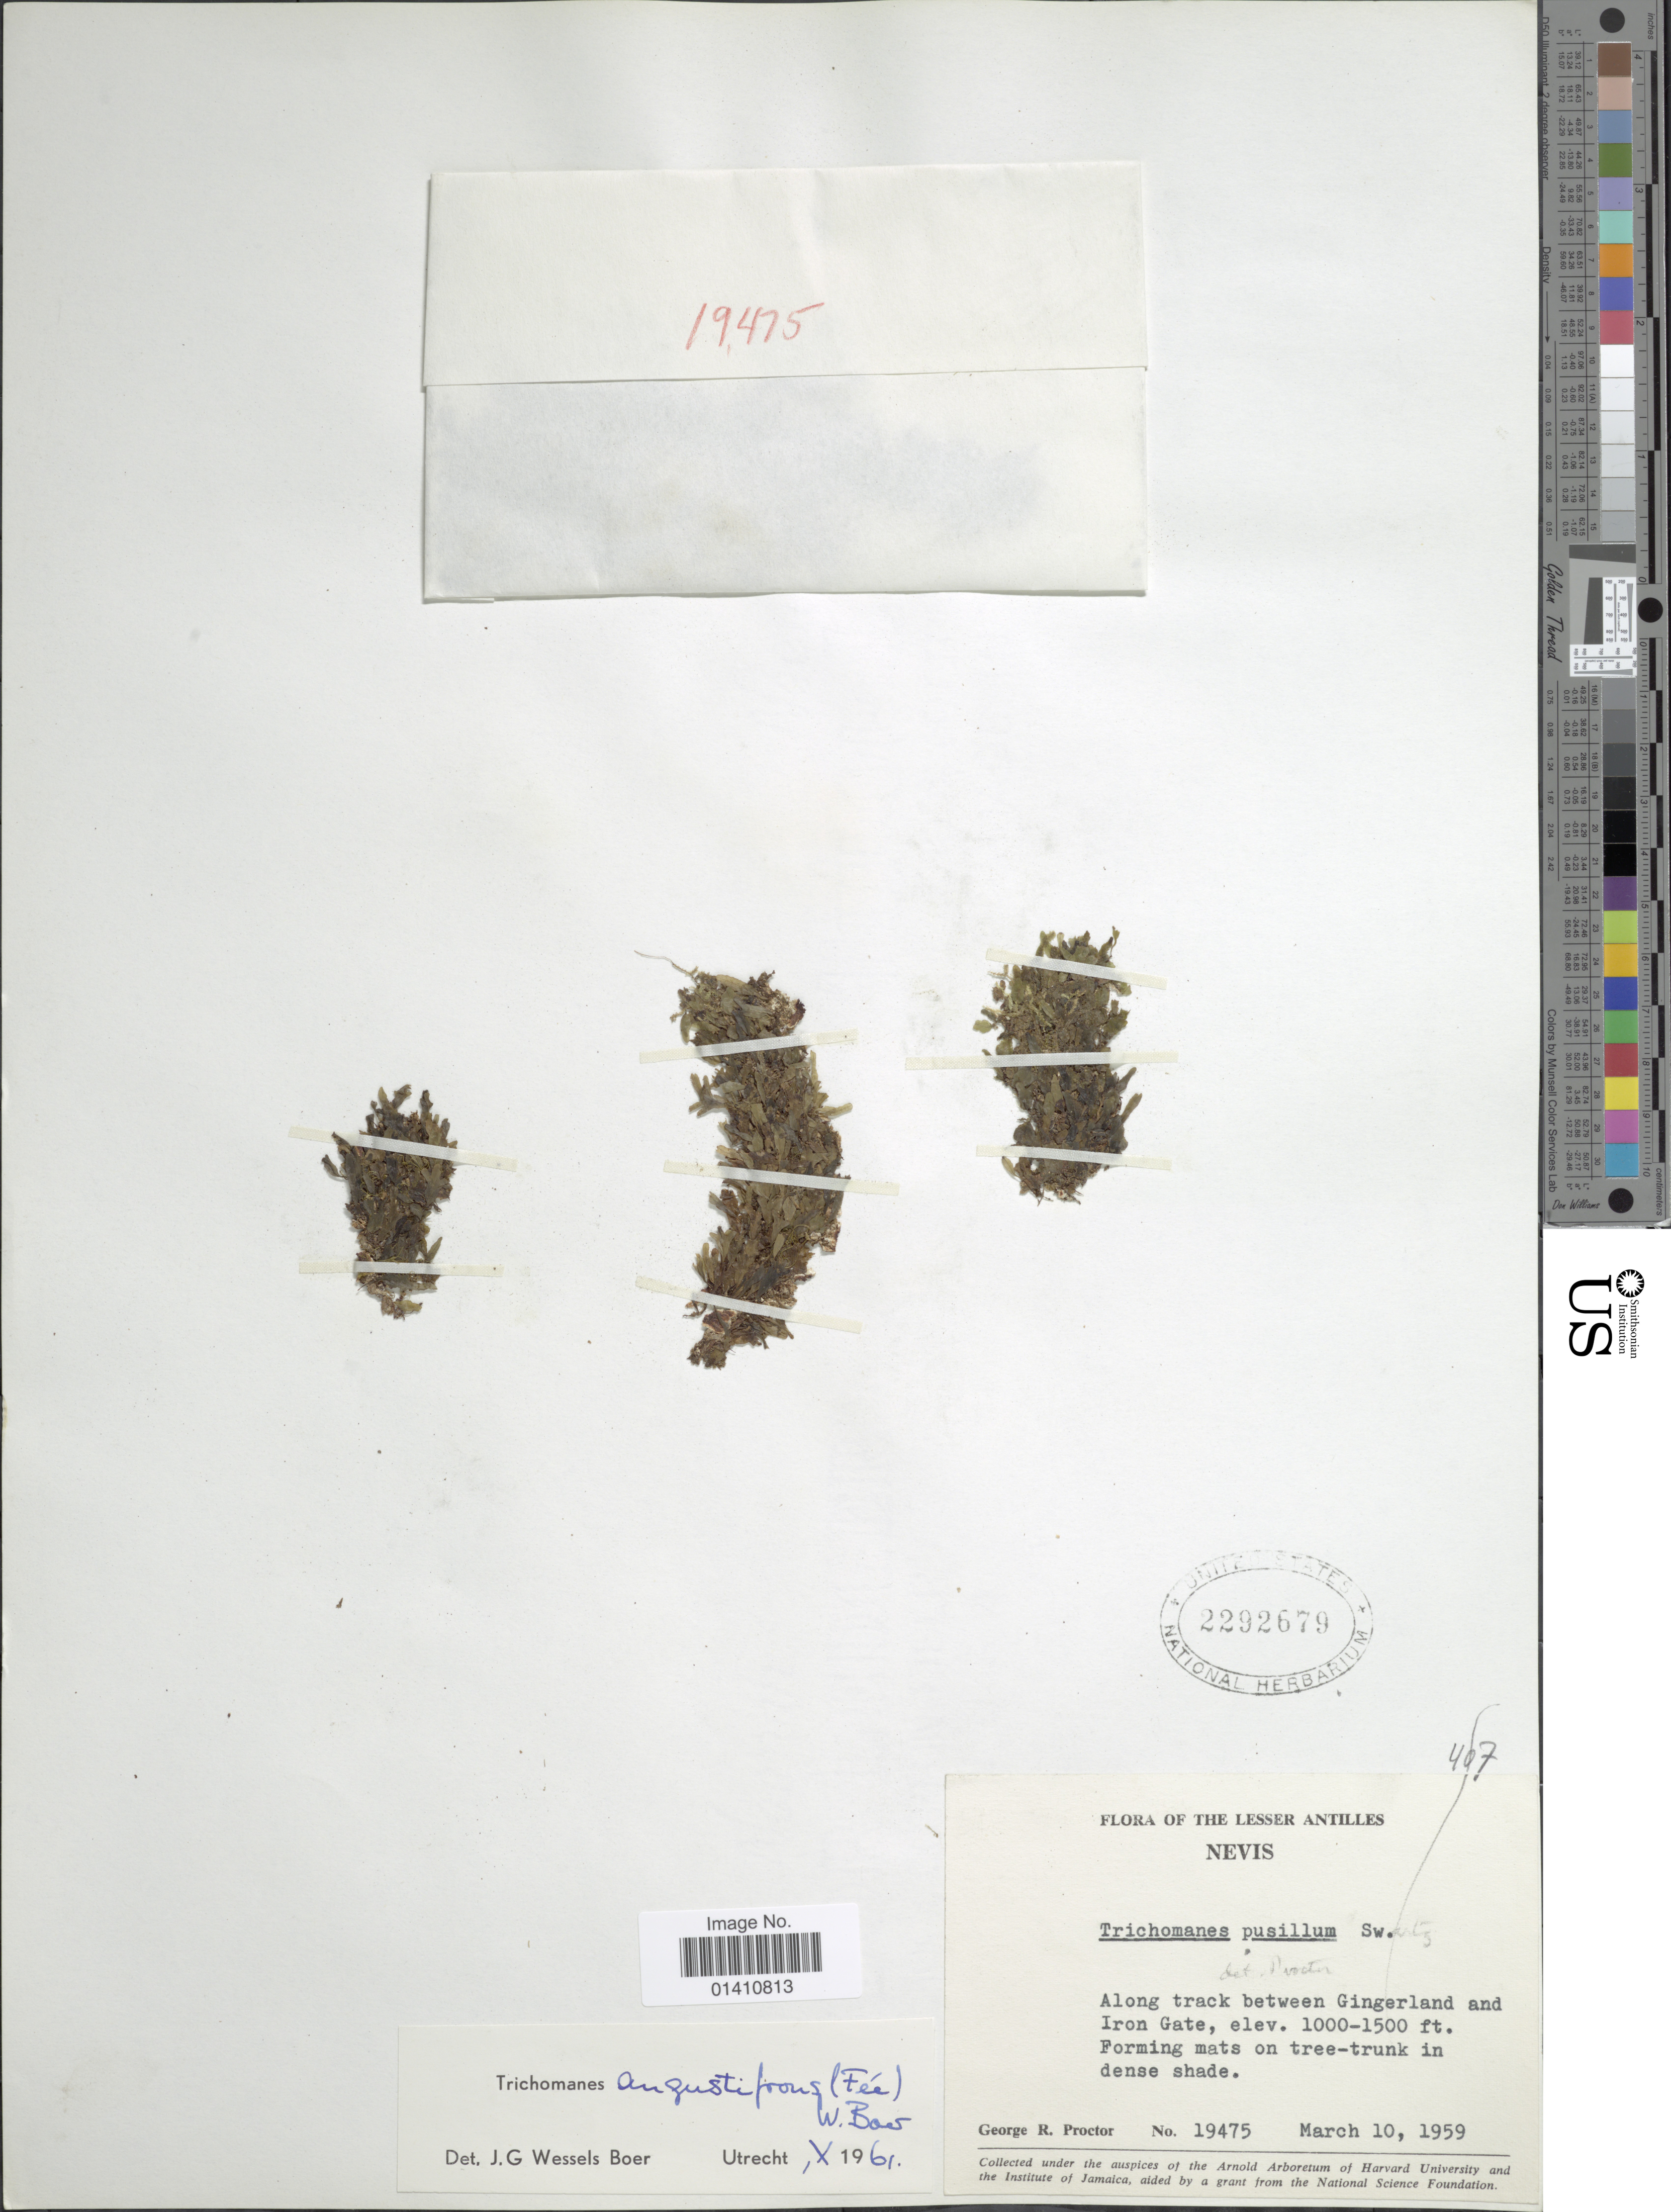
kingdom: Plantae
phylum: Tracheophyta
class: Polypodiopsida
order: Hymenophyllales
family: Hymenophyllaceae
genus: Didymoglossum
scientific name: Didymoglossum angustifrons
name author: Fée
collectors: G. R. Proctor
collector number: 19475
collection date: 1959-03-10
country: St. Christopher-Nevis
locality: Nevis, The Lesser Antilles. Along track between Gingerland and Iron Gate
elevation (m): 305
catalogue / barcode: US 2292679